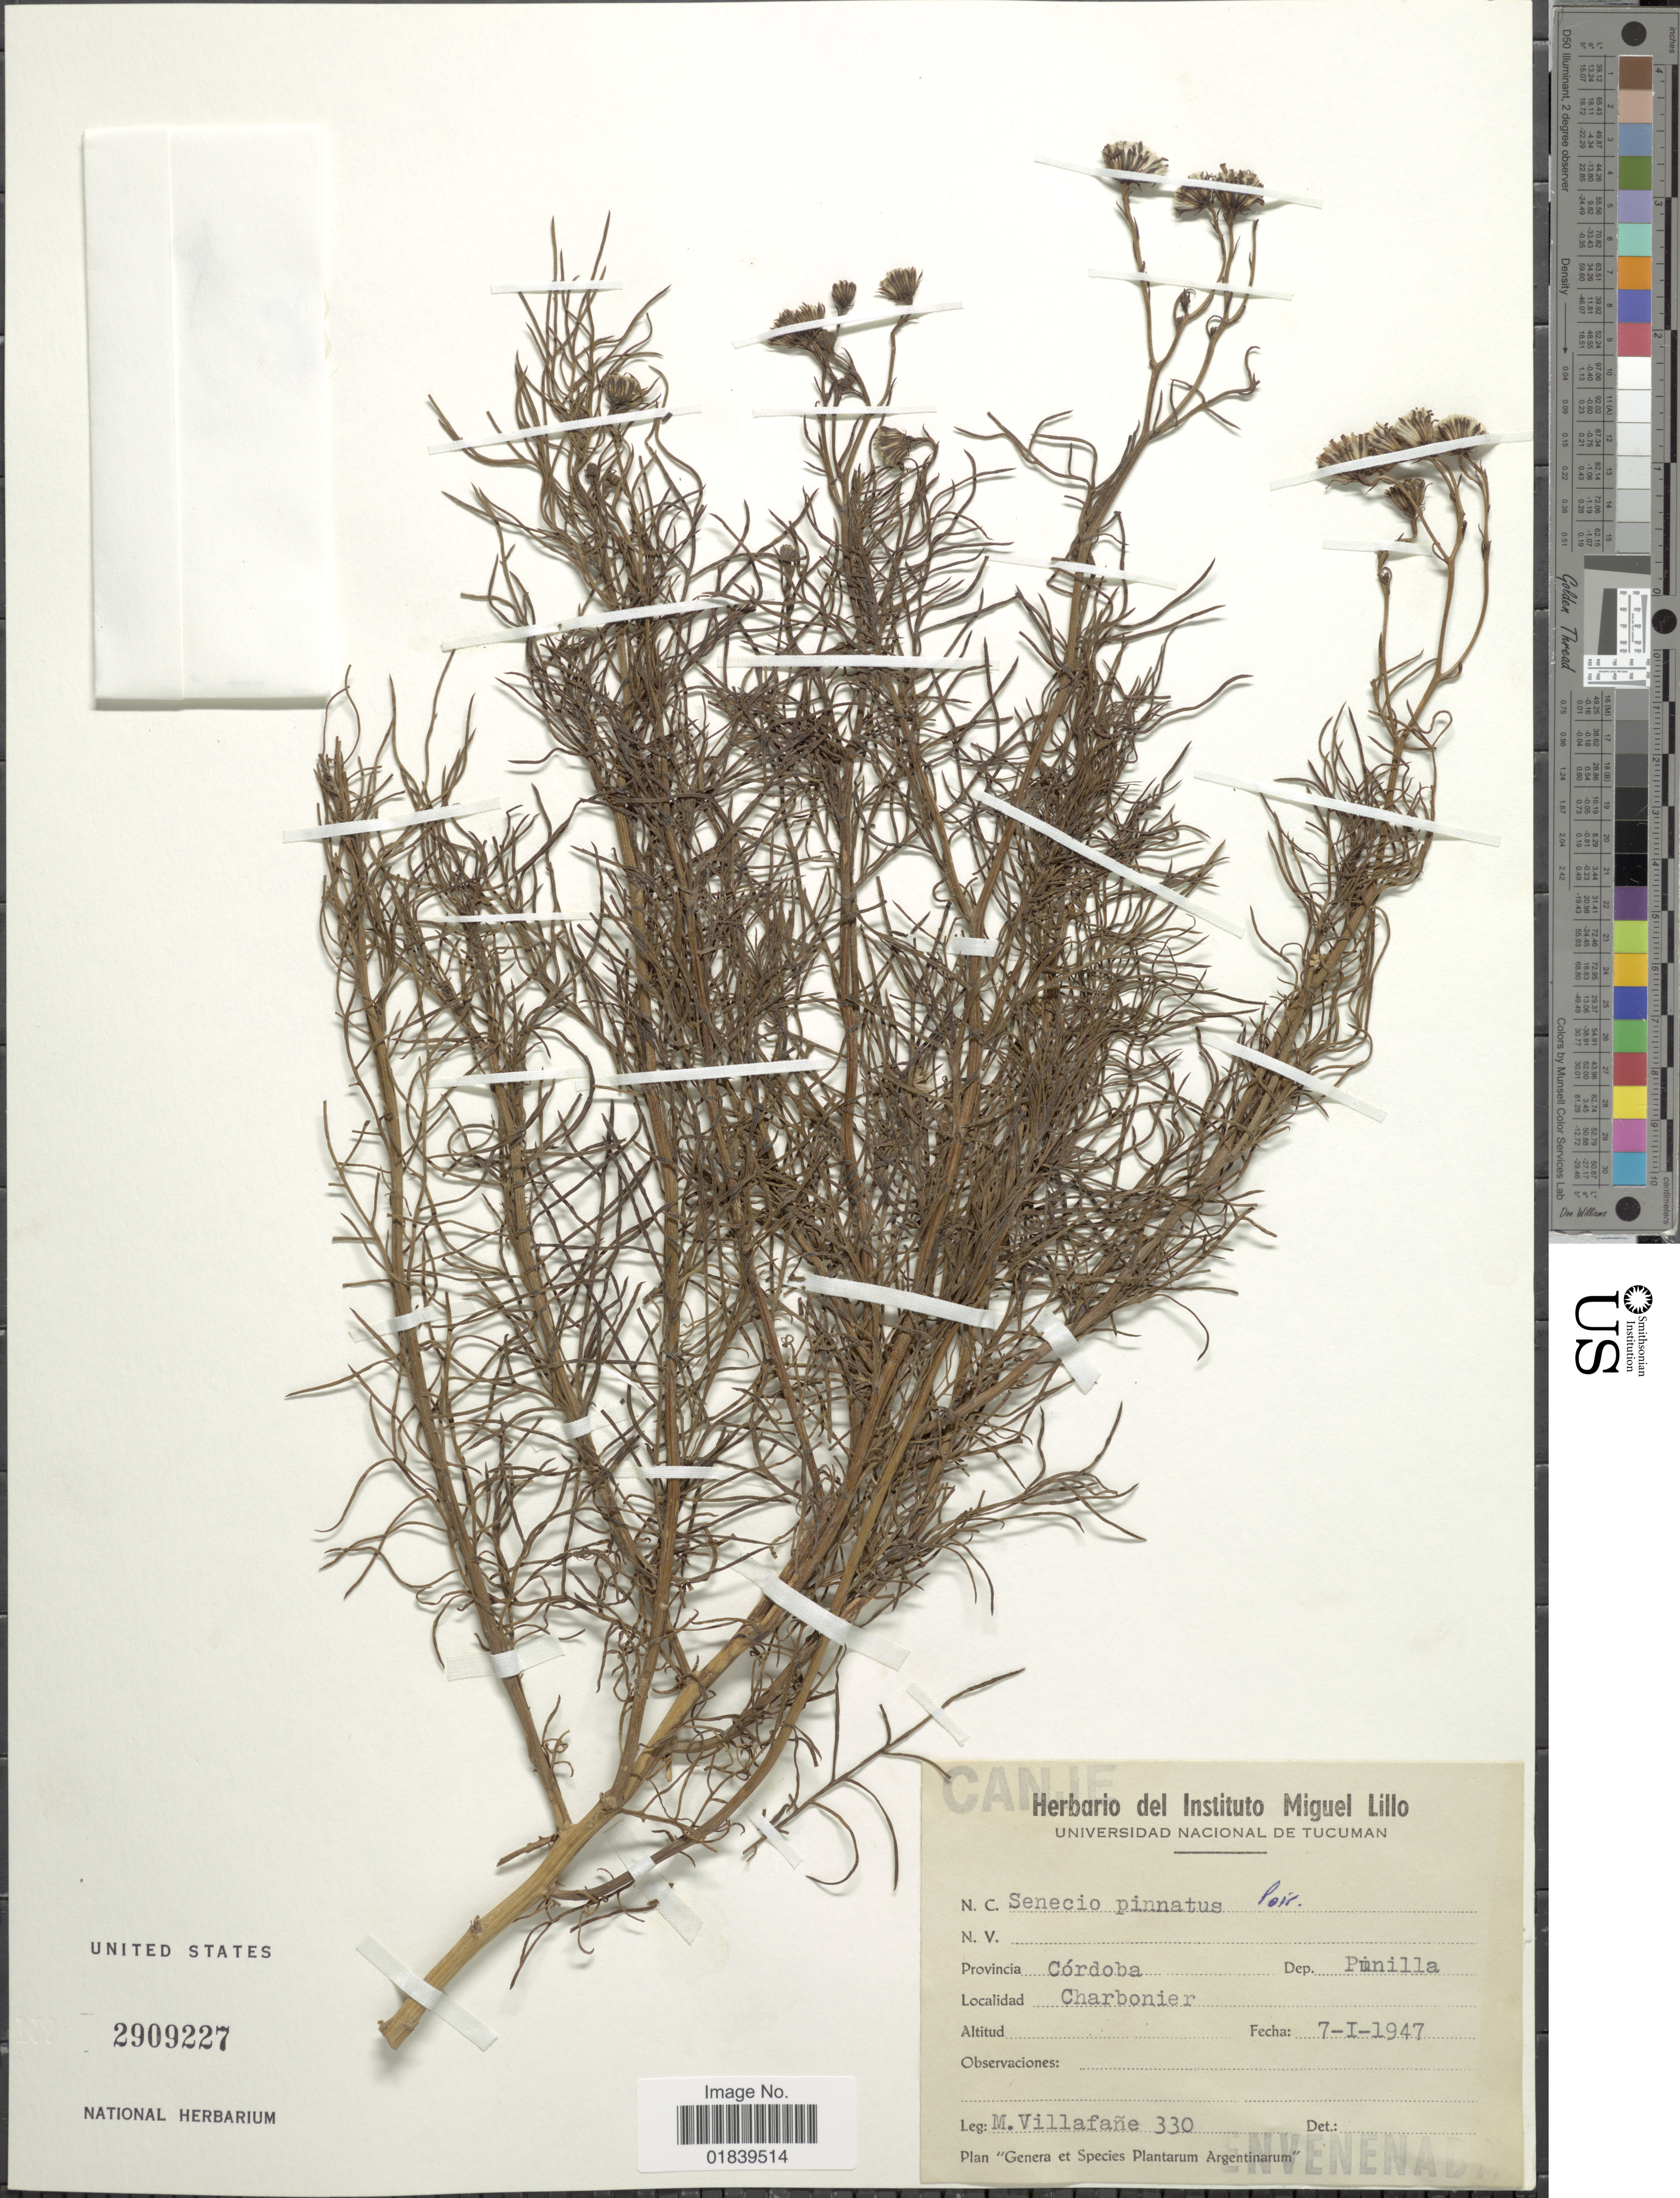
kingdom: Plantae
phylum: Tracheophyta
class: Magnoliopsida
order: Asterales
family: Asteraceae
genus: Senecio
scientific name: Senecio pinnatus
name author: Poir.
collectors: M. Villafane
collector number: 330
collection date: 1947-01-07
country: Argentina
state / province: Cordoba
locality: Charbonier, Dep. Punilla.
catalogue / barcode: US 2909227